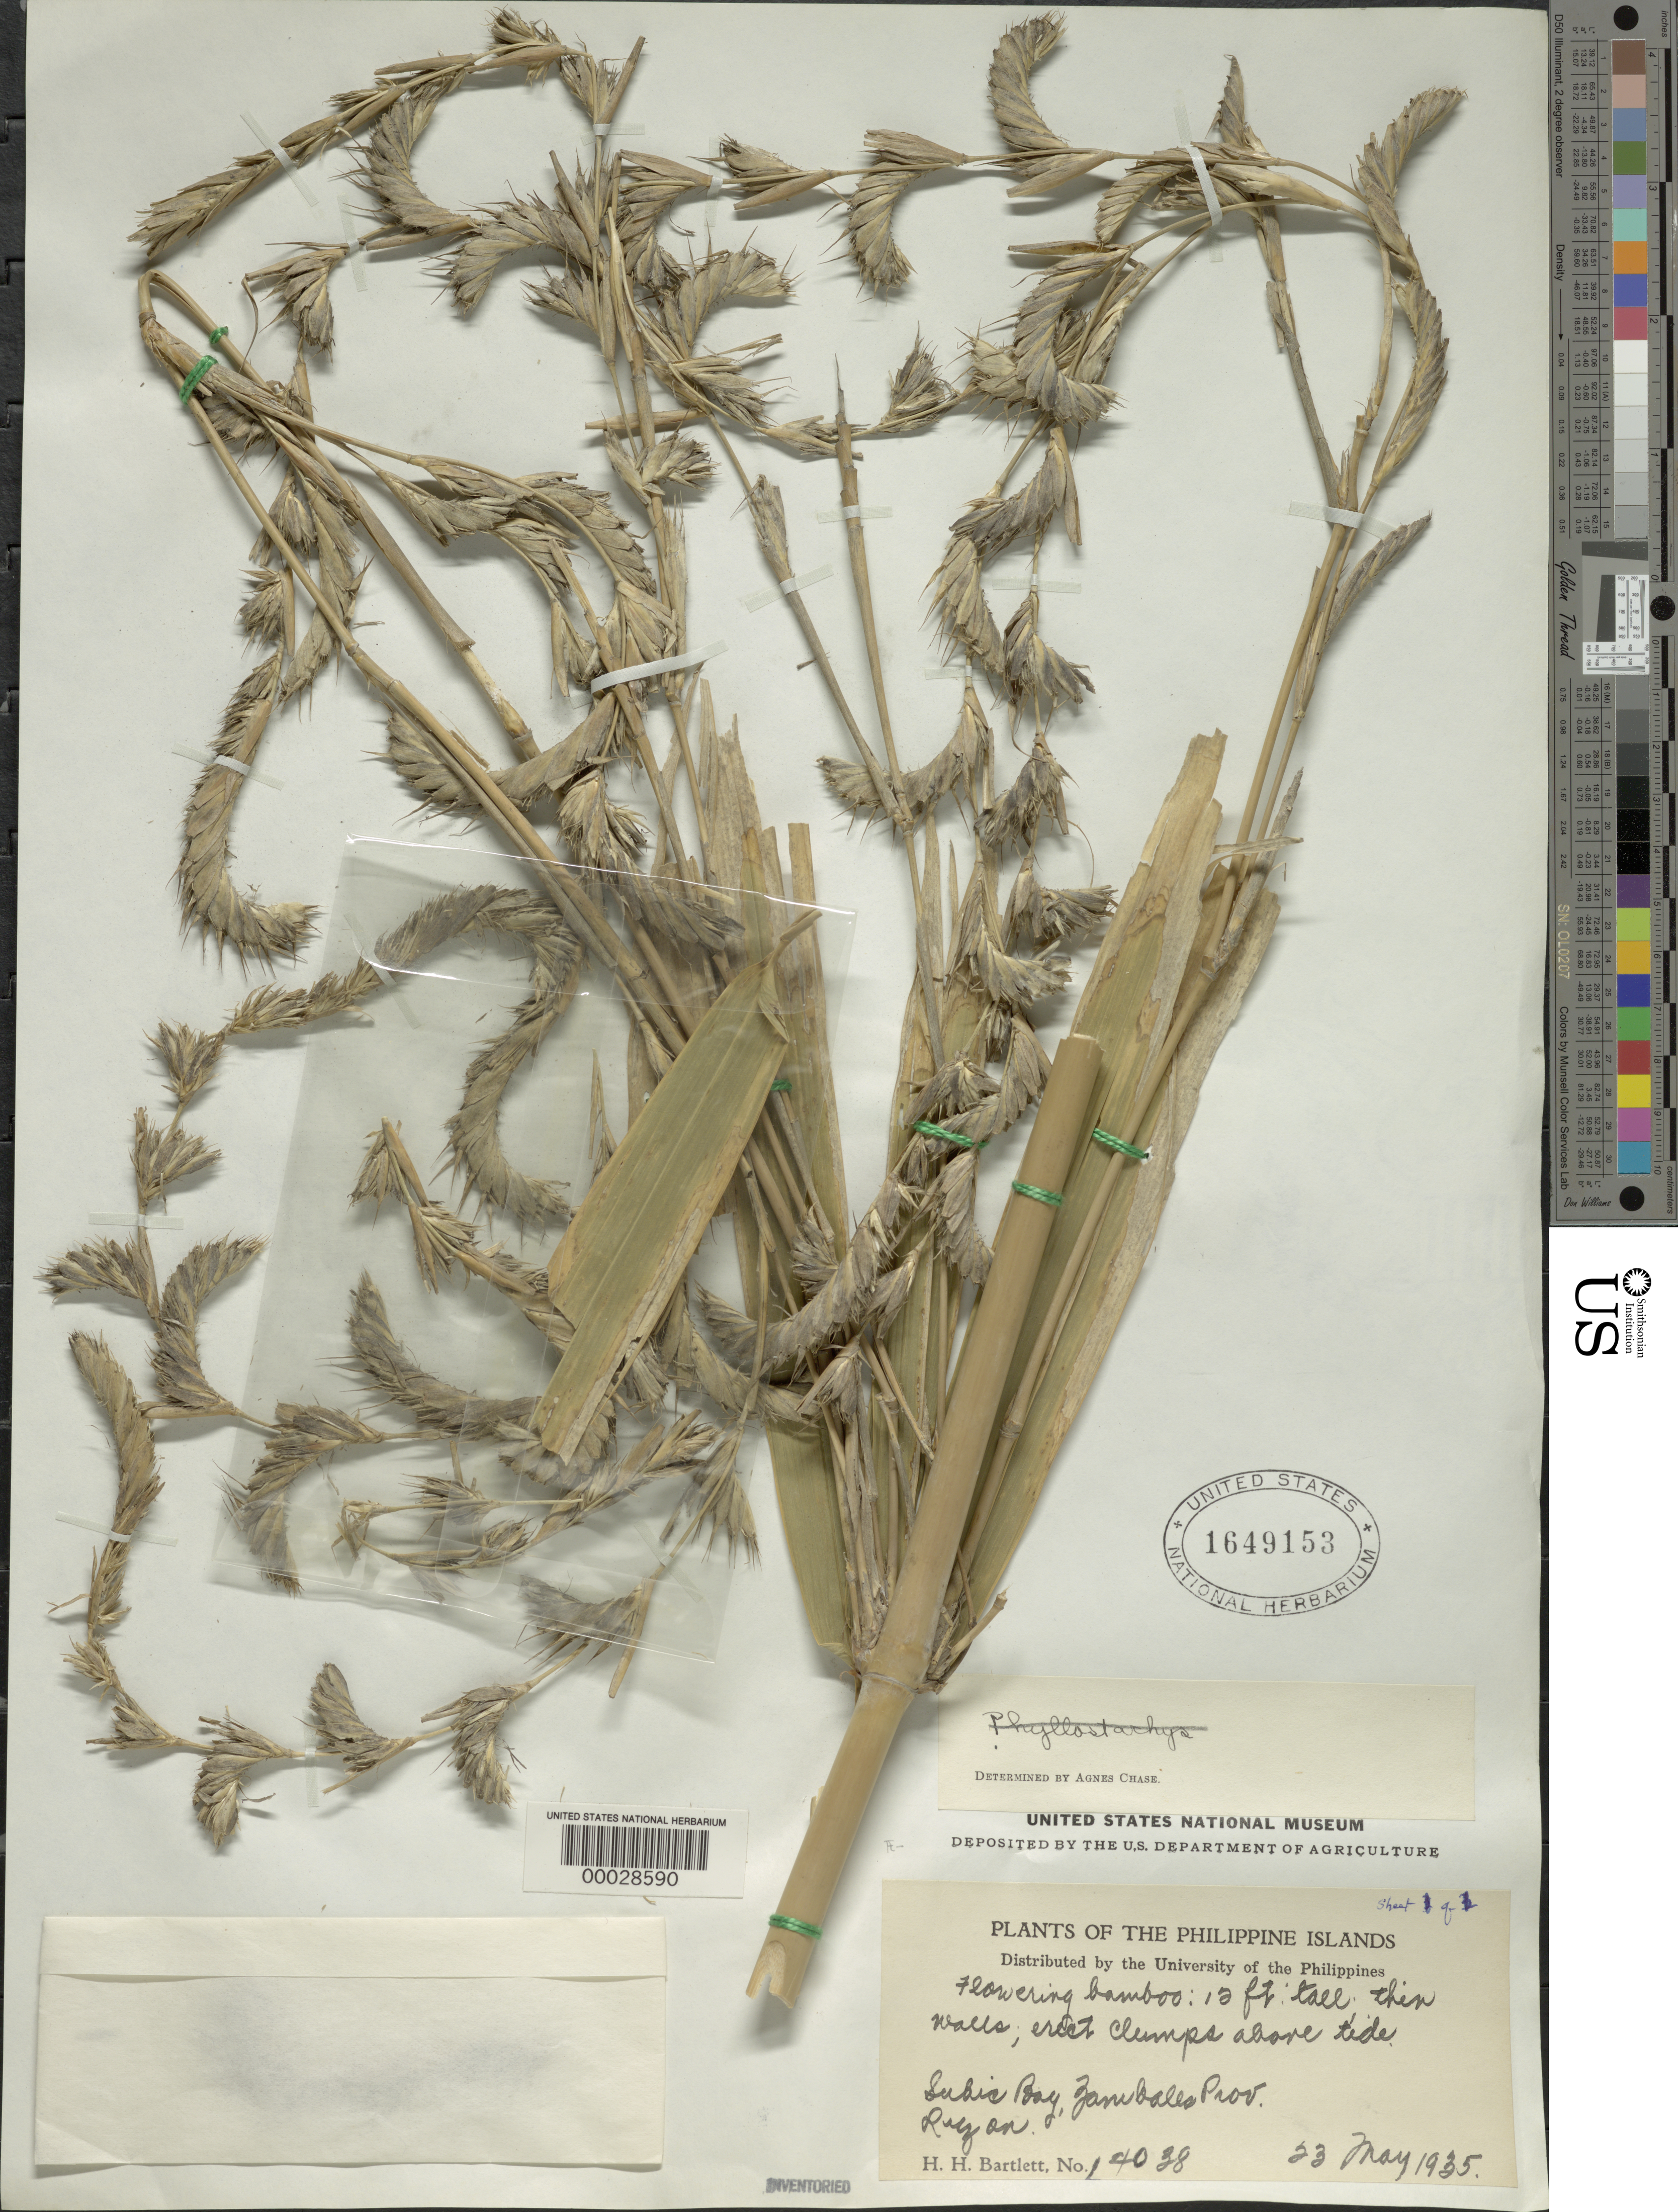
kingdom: Plantae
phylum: Tracheophyta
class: Liliopsida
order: Poales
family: Poaceae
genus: Melocanna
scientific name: Melocanna sp.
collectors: H. H. Bartlett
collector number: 14038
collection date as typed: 23 May 1935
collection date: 1935-05-23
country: Philippines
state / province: Central Luzon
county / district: Zambales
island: Luzon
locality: Subic bay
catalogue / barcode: US 1649153